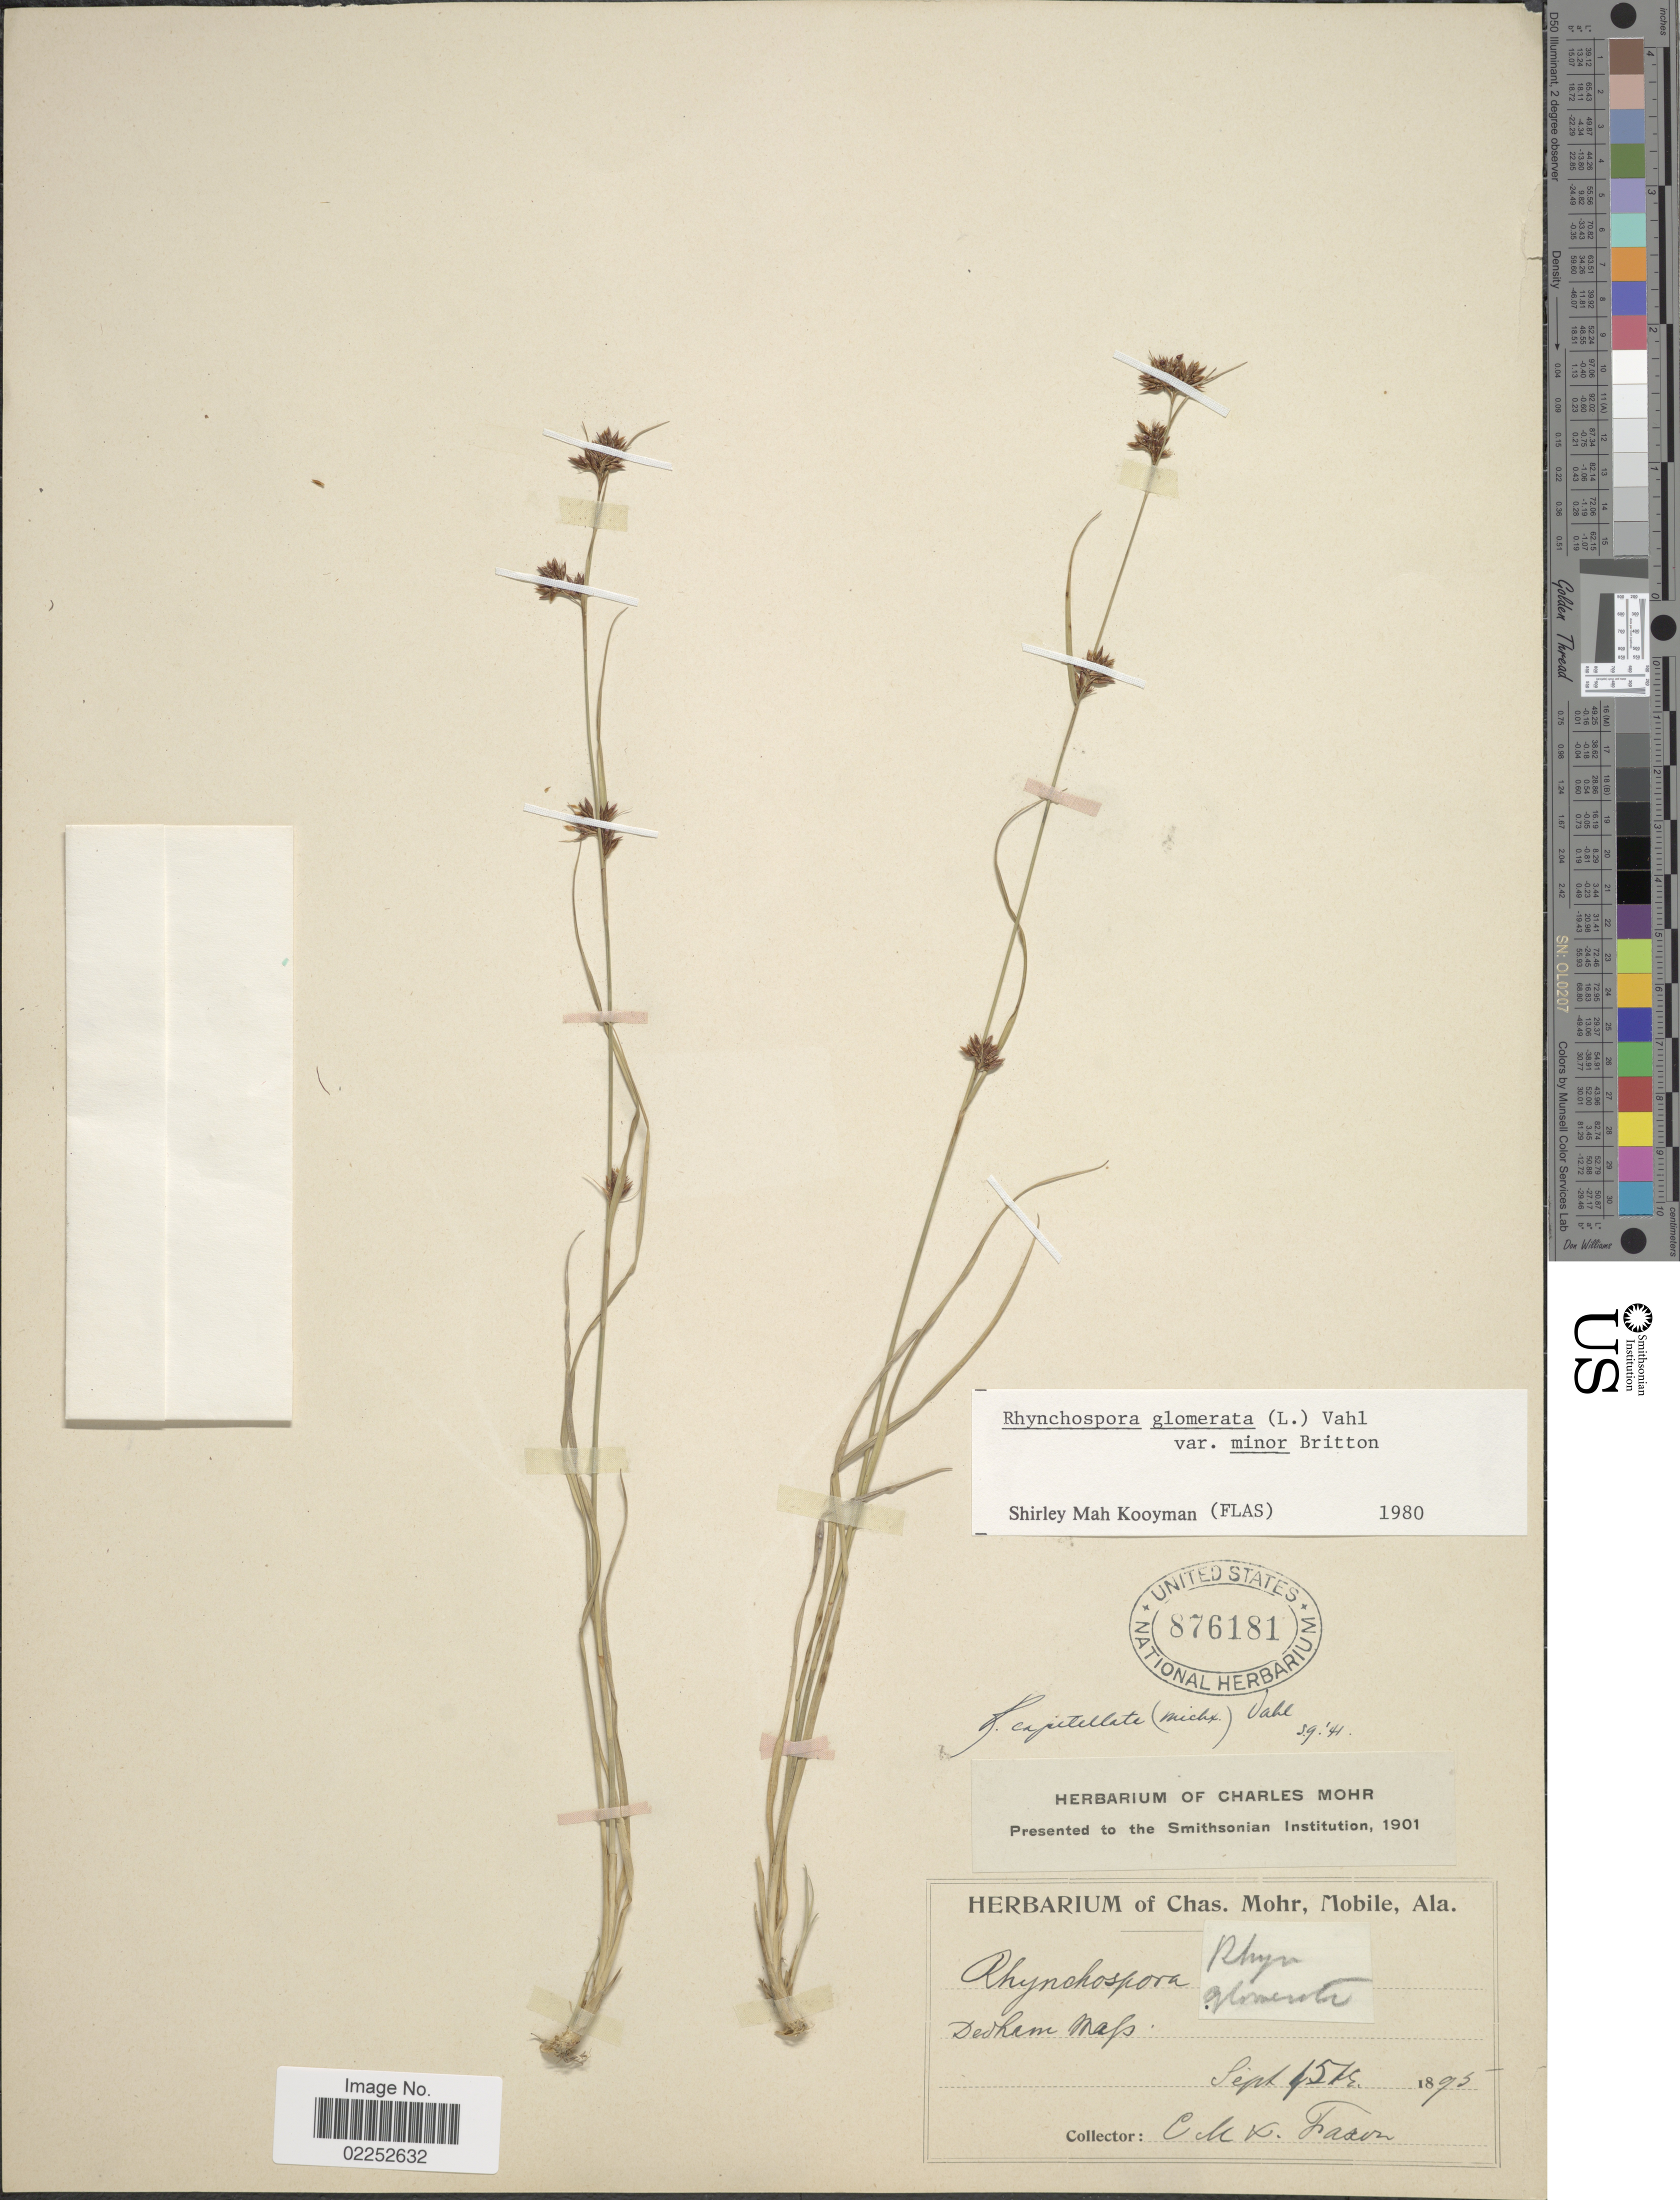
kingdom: Plantae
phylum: Tracheophyta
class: Liliopsida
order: Poales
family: Cyperaceae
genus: Rhynchospora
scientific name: Rhynchospora capitellata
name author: (Michx.) Vahl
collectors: C. T. Mohr & Faxon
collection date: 1895-09-15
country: United States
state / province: Massachusetts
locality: Dedham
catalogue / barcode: US 876181